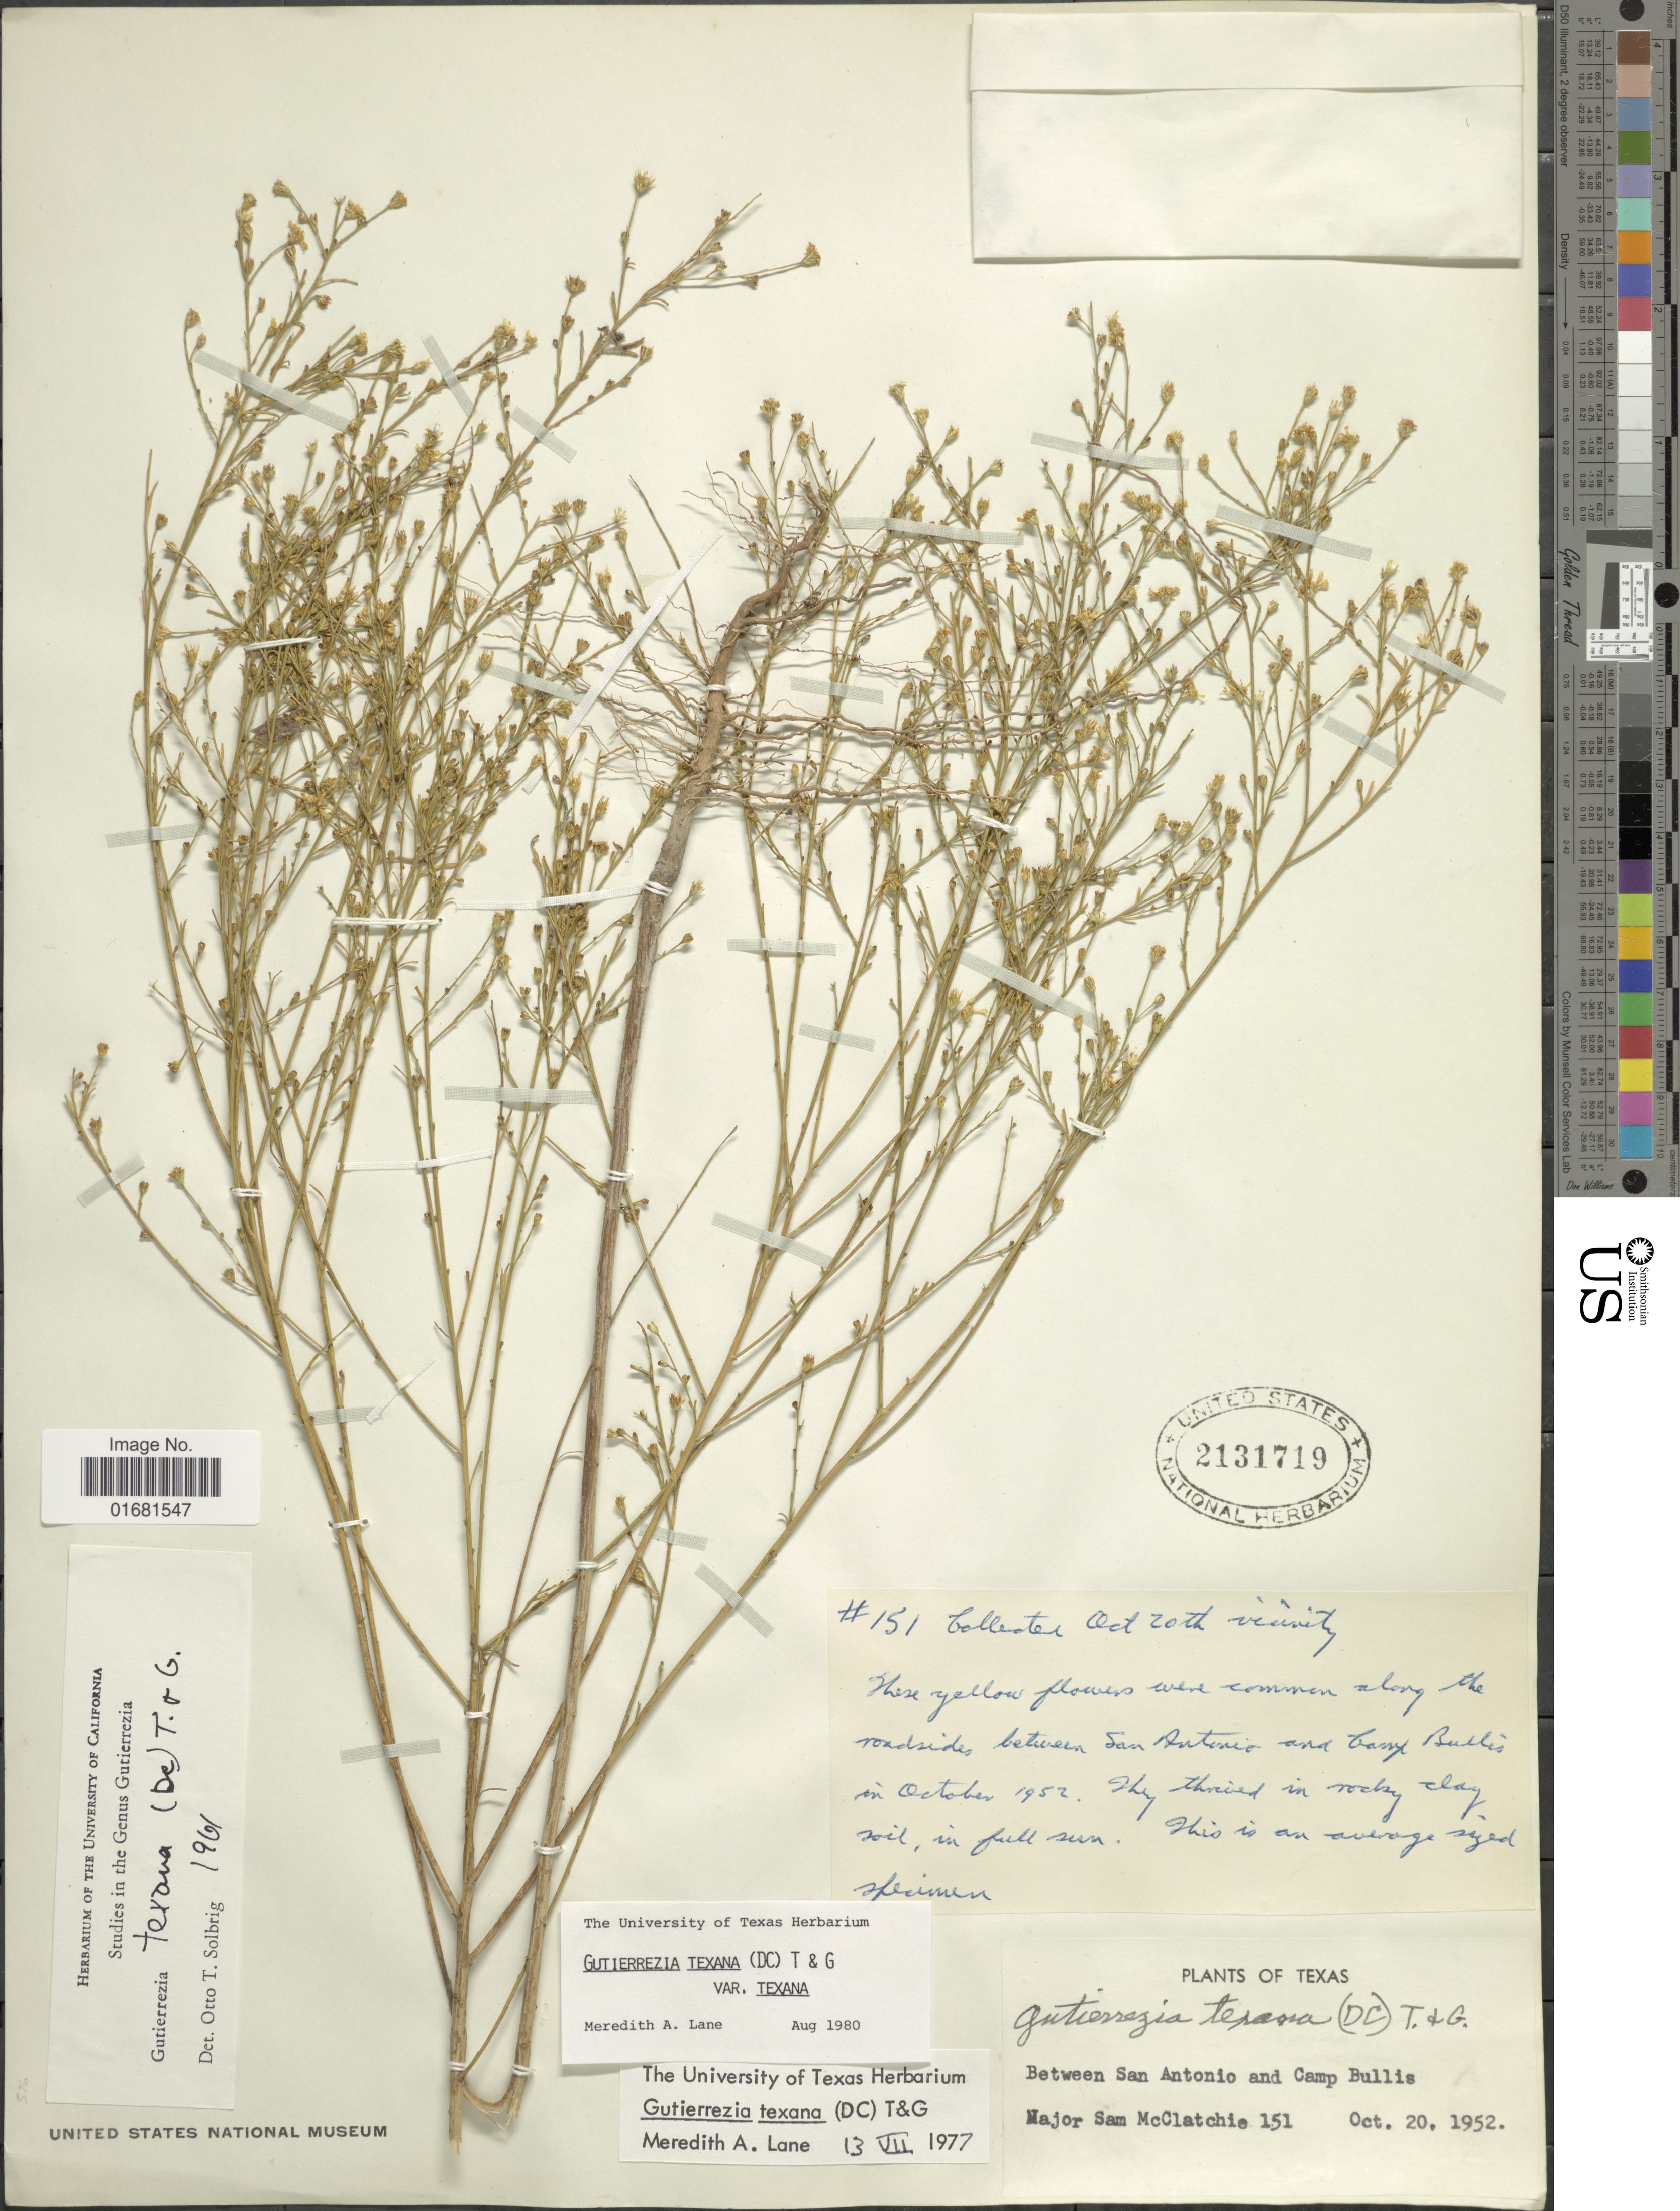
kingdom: Plantae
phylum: Tracheophyta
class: Magnoliopsida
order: Asterales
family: Asteraceae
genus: Gutierrezia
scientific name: Gutierrezia texana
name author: (DC.) Torr. & A. Gray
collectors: S. McClatchie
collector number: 151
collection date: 1952-10-20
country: United States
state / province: Texas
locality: Texas. Between San Antonio and Camp Bullis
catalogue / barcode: US 2131719